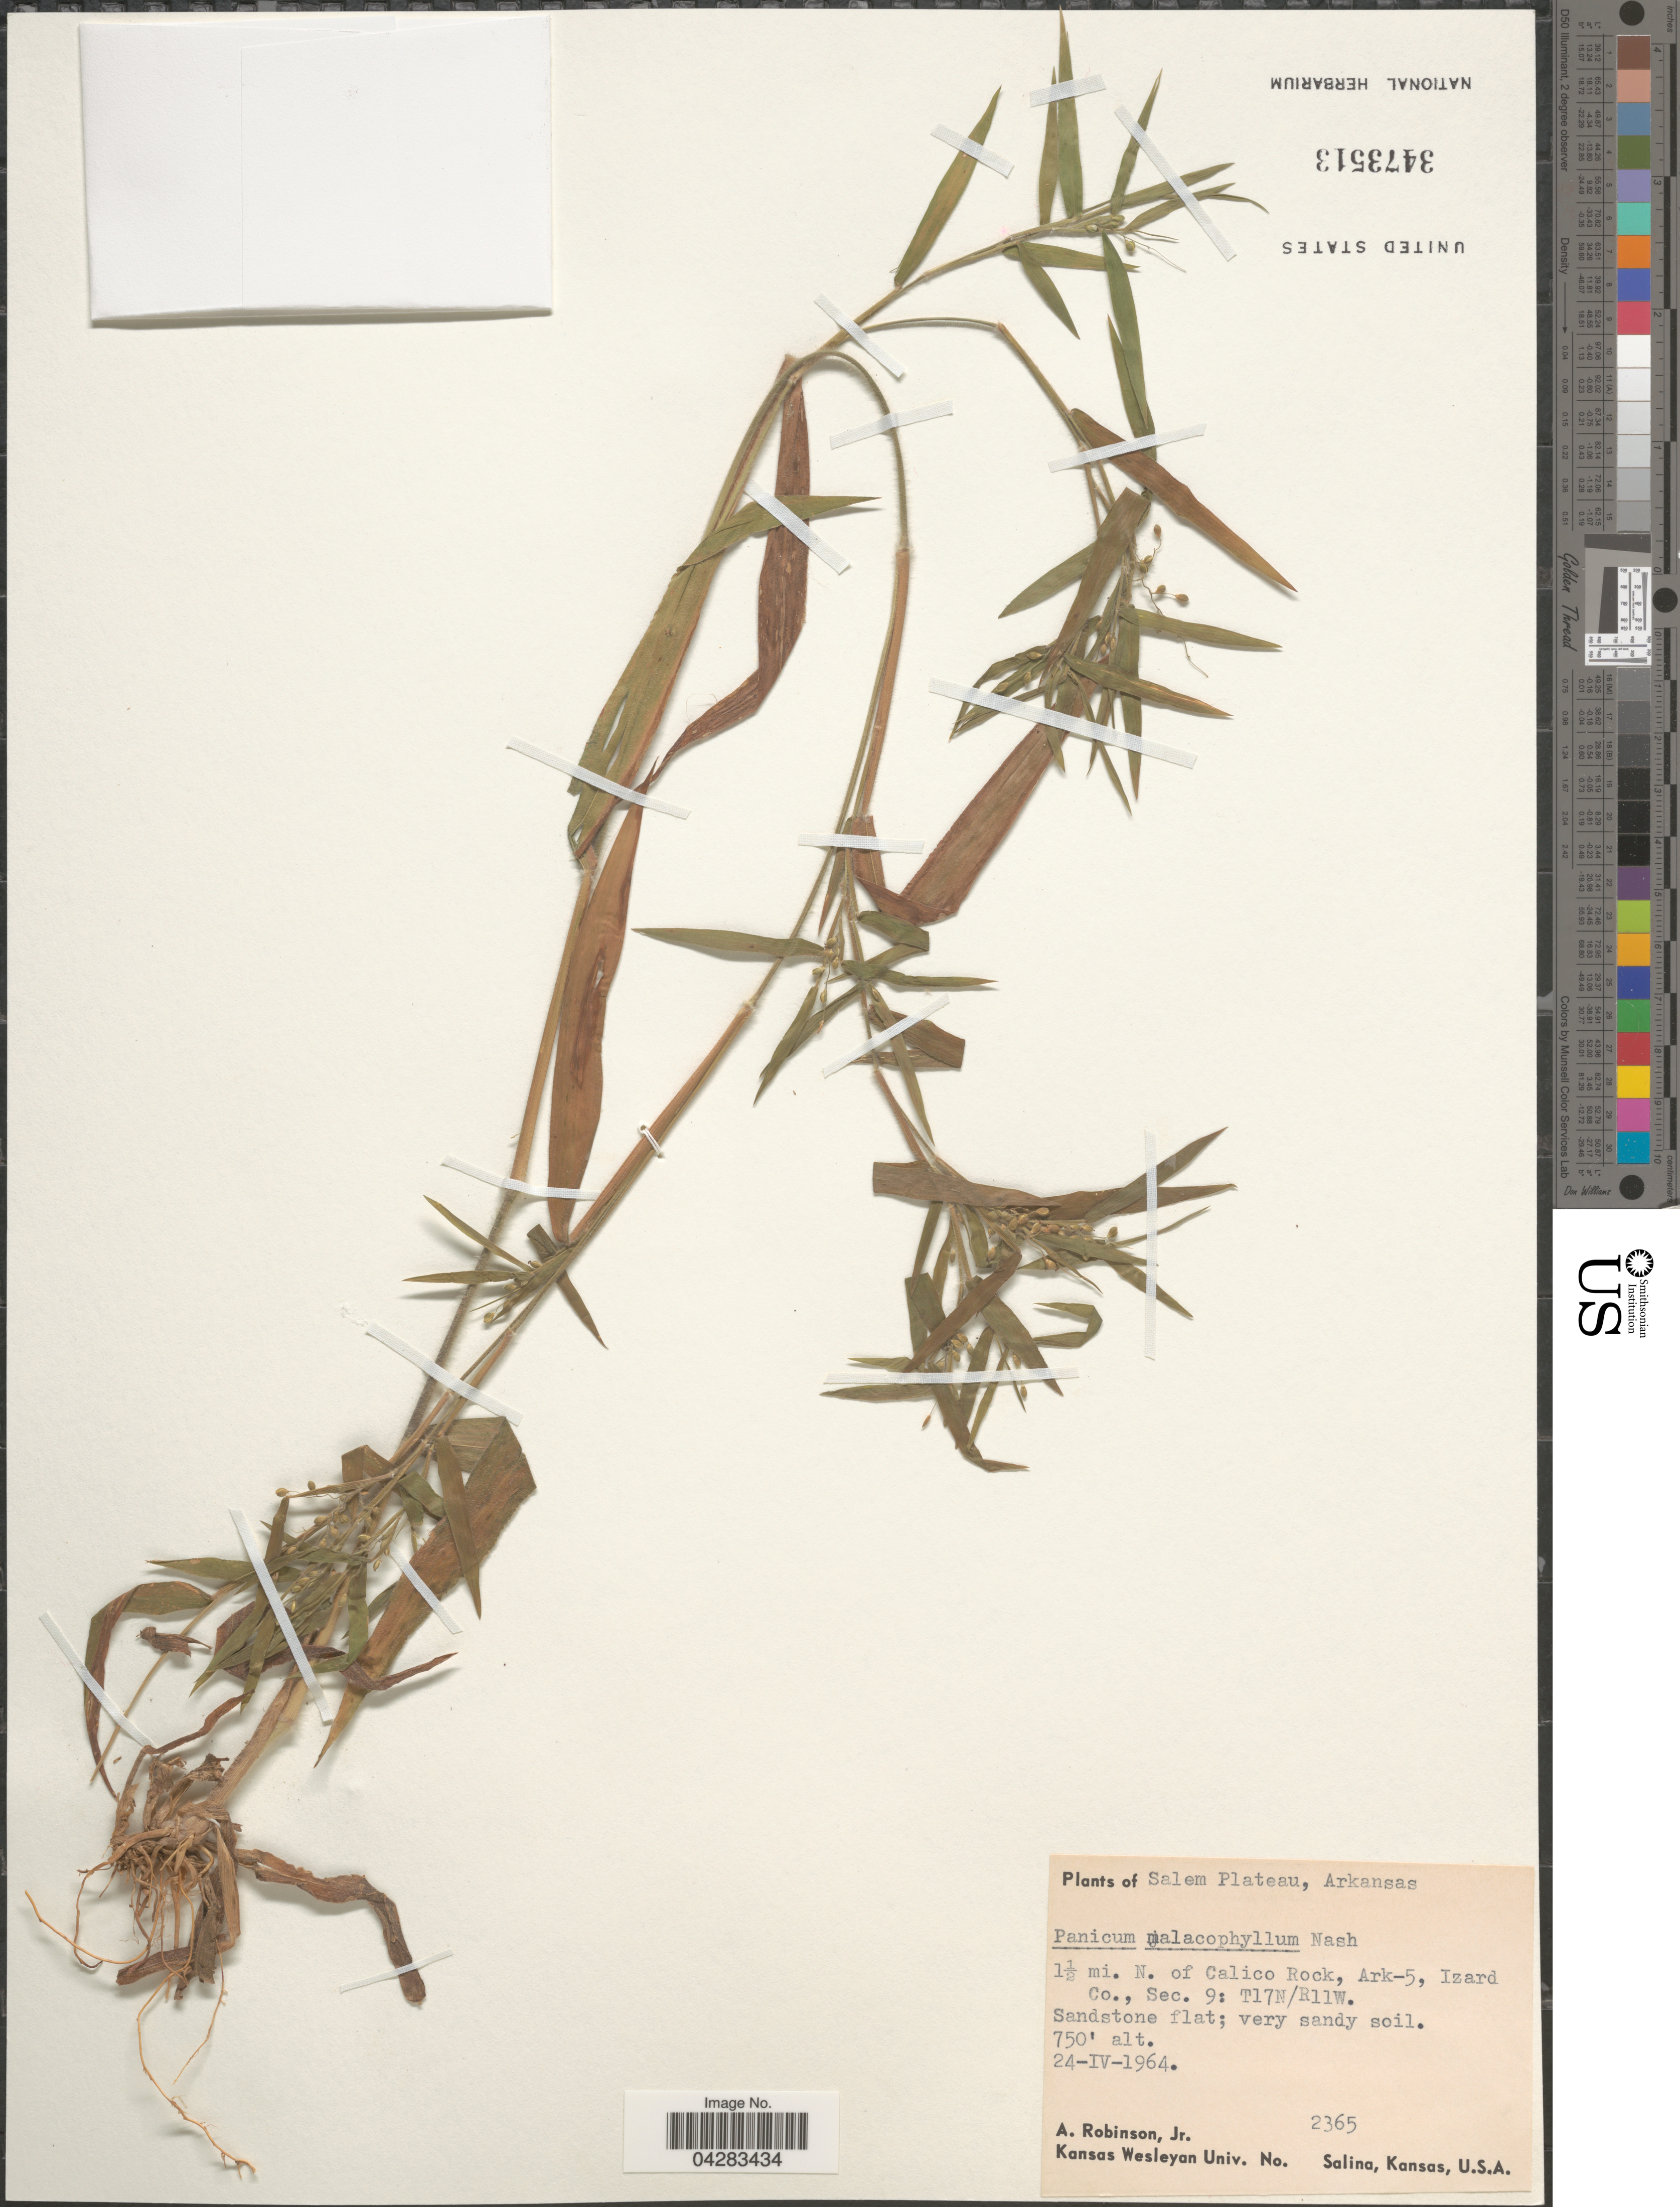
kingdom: Plantae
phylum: Tracheophyta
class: Liliopsida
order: Poales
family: Poaceae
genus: Dichanthelium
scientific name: Dichanthelium malacophyllum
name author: (Nash) Gould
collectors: A. Robinson Jr.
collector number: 2365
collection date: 1964-04-24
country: United States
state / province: Arkansas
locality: Salem Plateau. 1½ mi. N. of Calico Rock, Ark-5, Izard Co., Sec. 9: T17N/R11W.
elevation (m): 229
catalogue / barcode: US 3473513